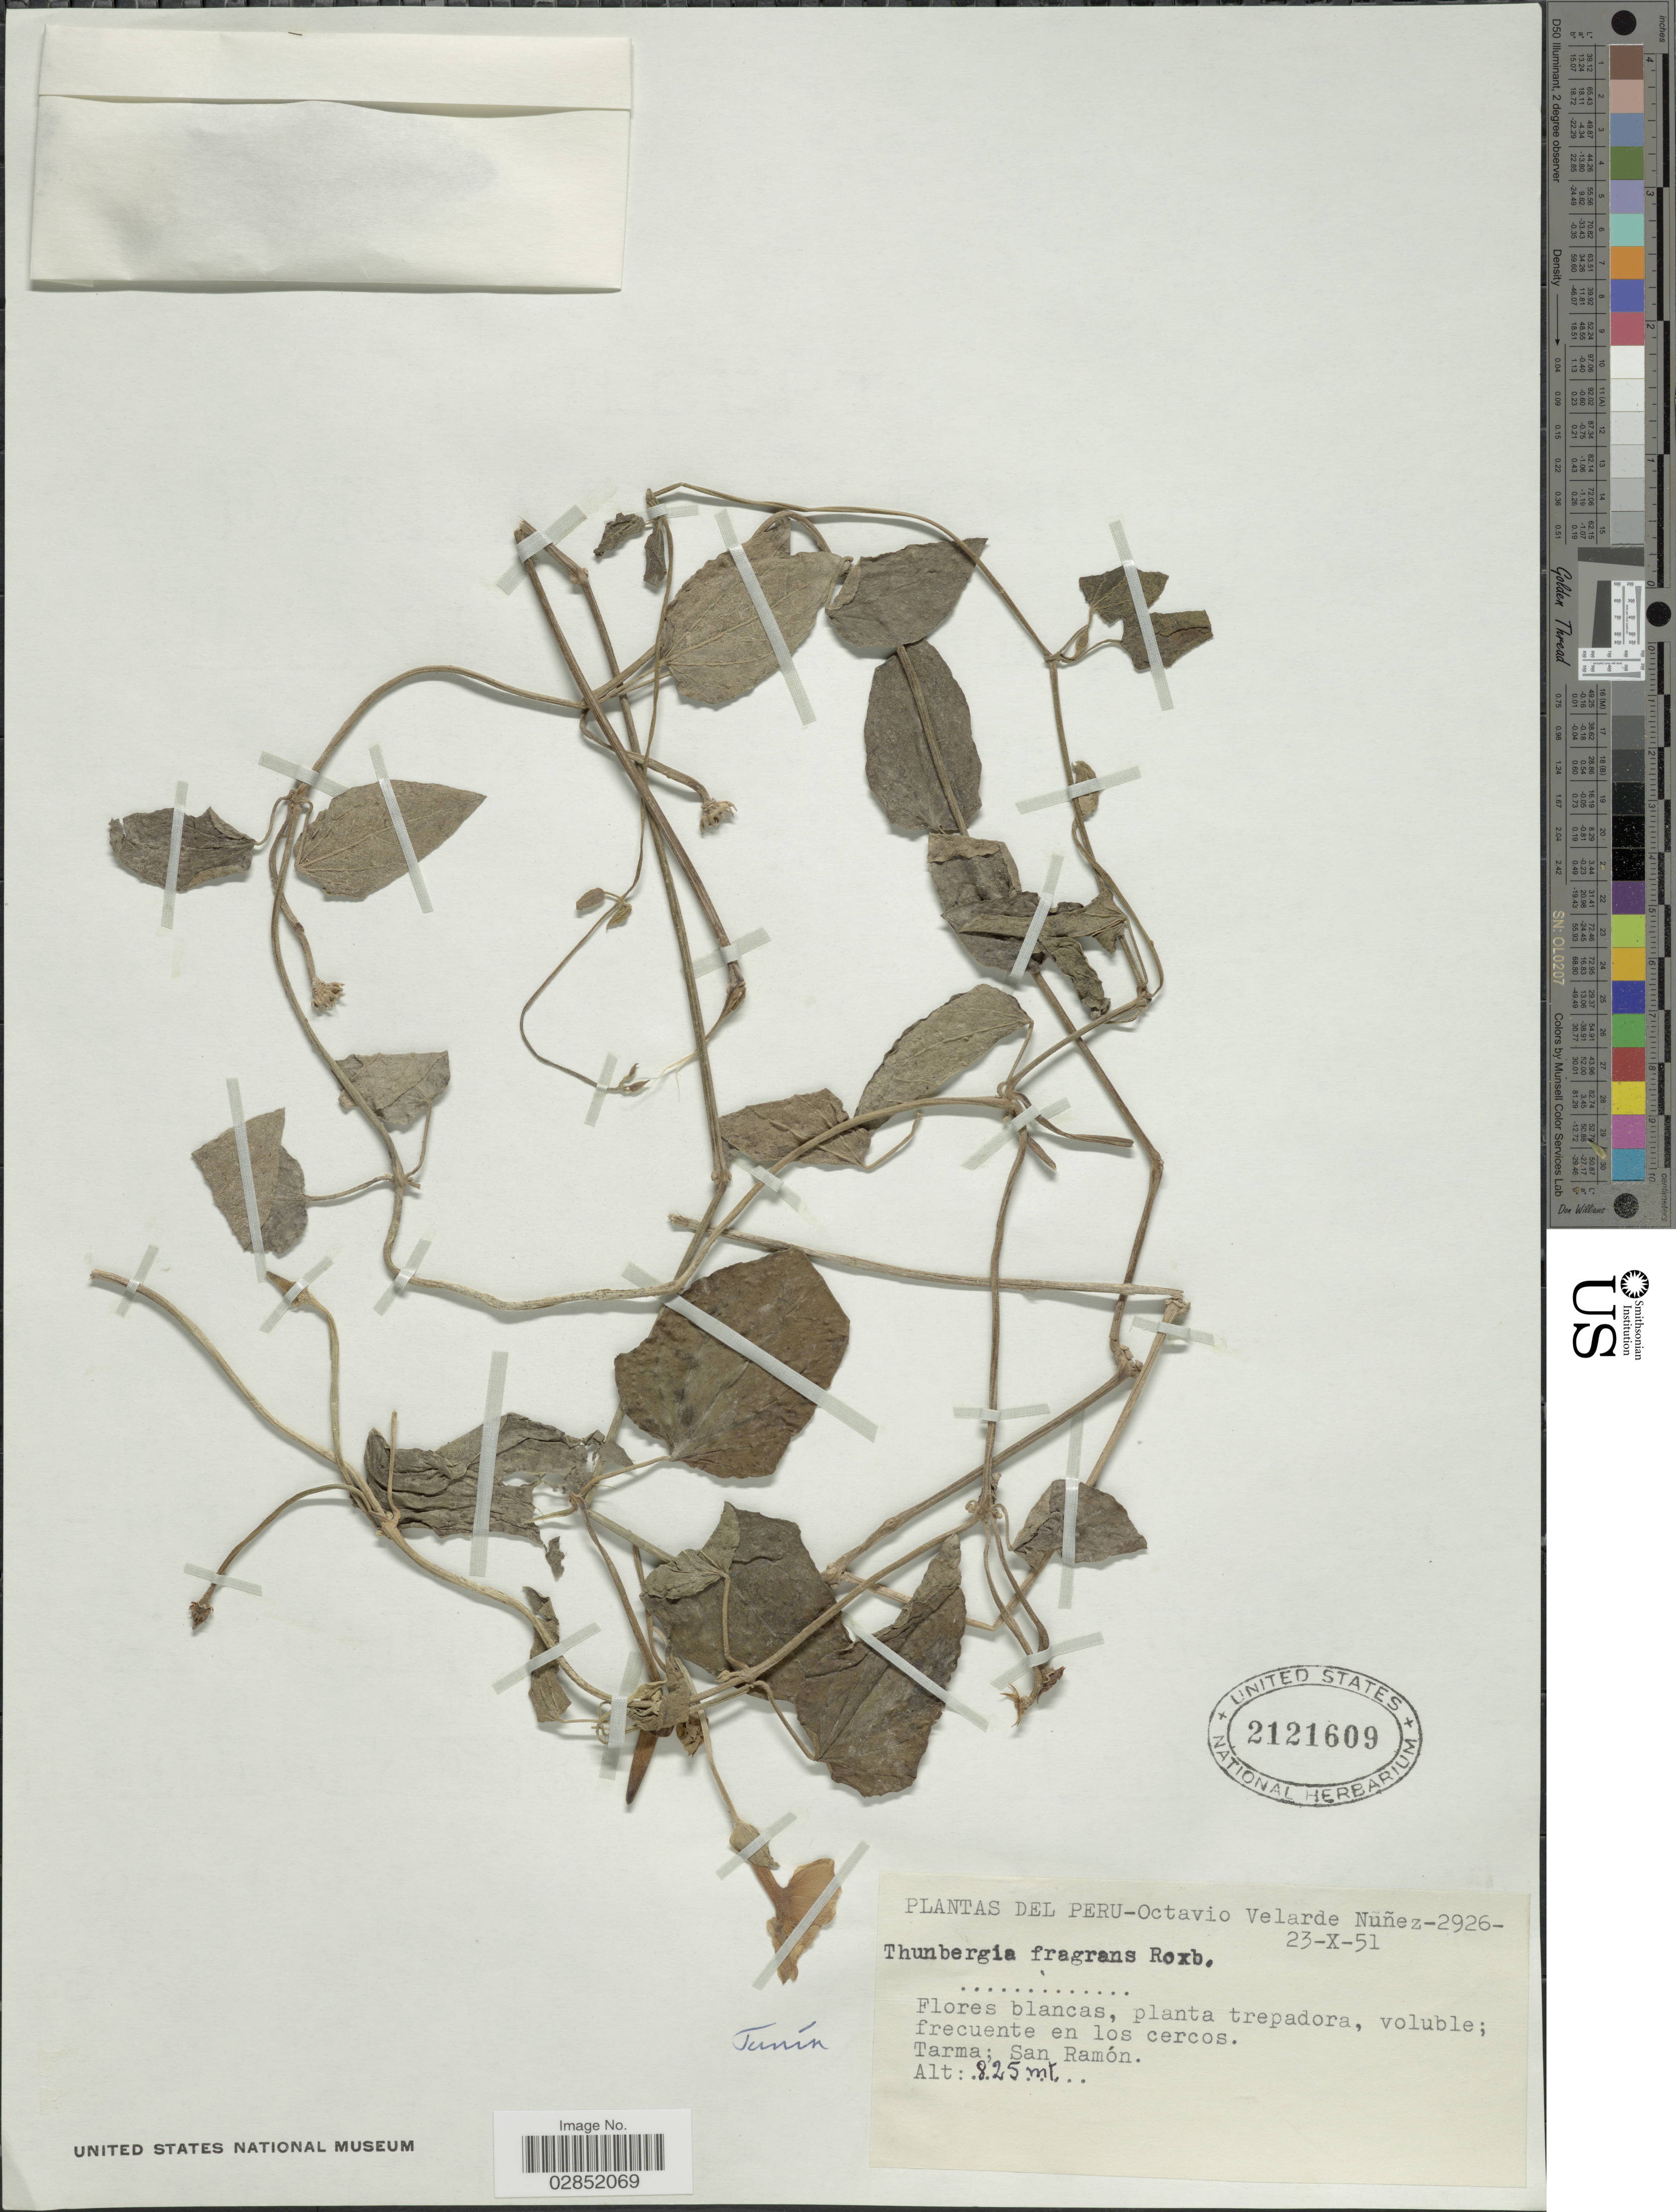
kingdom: Plantae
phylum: Tracheophyta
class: Magnoliopsida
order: Lamiales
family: Acanthaceae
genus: Thunbergia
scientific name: Thunbergia fragrans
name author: Roxb.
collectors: O. Velarde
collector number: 2926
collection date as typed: Transcribed d/m/y: 23/10/51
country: Peru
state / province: Junín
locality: Tarma; San Ramón.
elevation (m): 825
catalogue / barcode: US 2121609